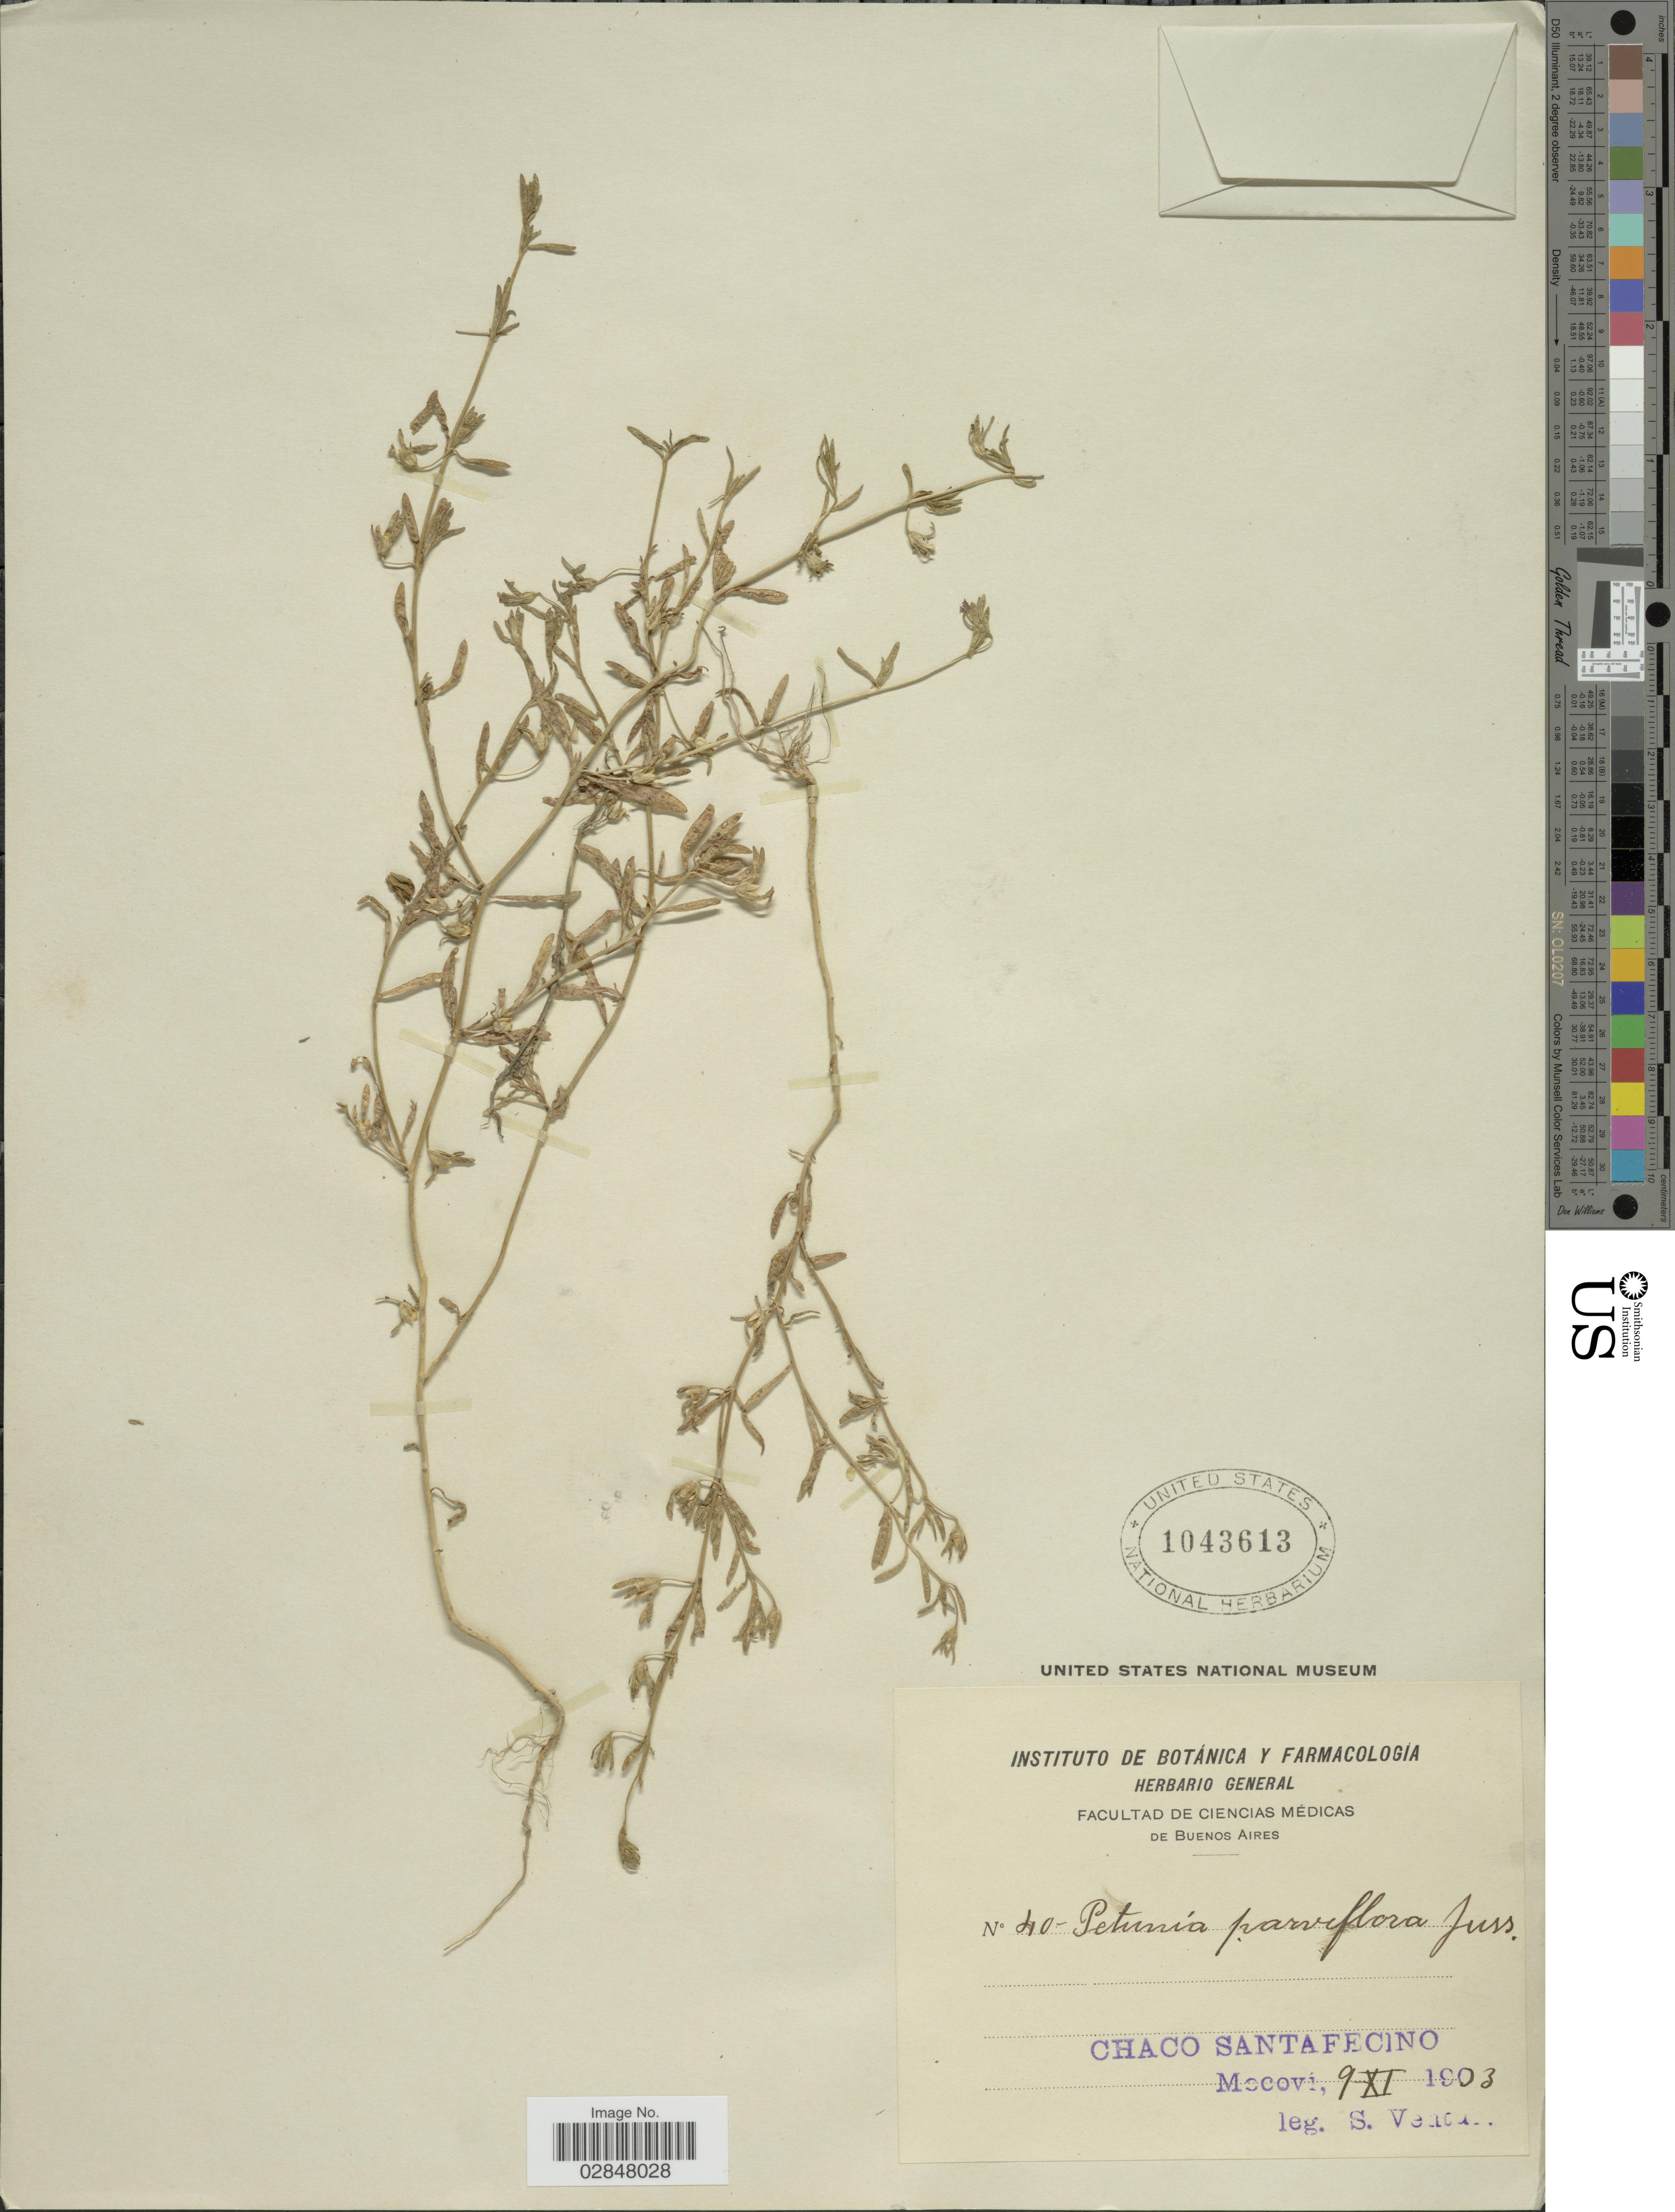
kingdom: Plantae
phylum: Tracheophyta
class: Magnoliopsida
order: Solanales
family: Solanaceae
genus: Petunia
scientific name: Petunia parviflora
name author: Juss.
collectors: S. Venturi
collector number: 40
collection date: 1903-11-09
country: Argentina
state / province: Santa Fe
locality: Chaco Santa Fecino, Mocovi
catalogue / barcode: US 1043613